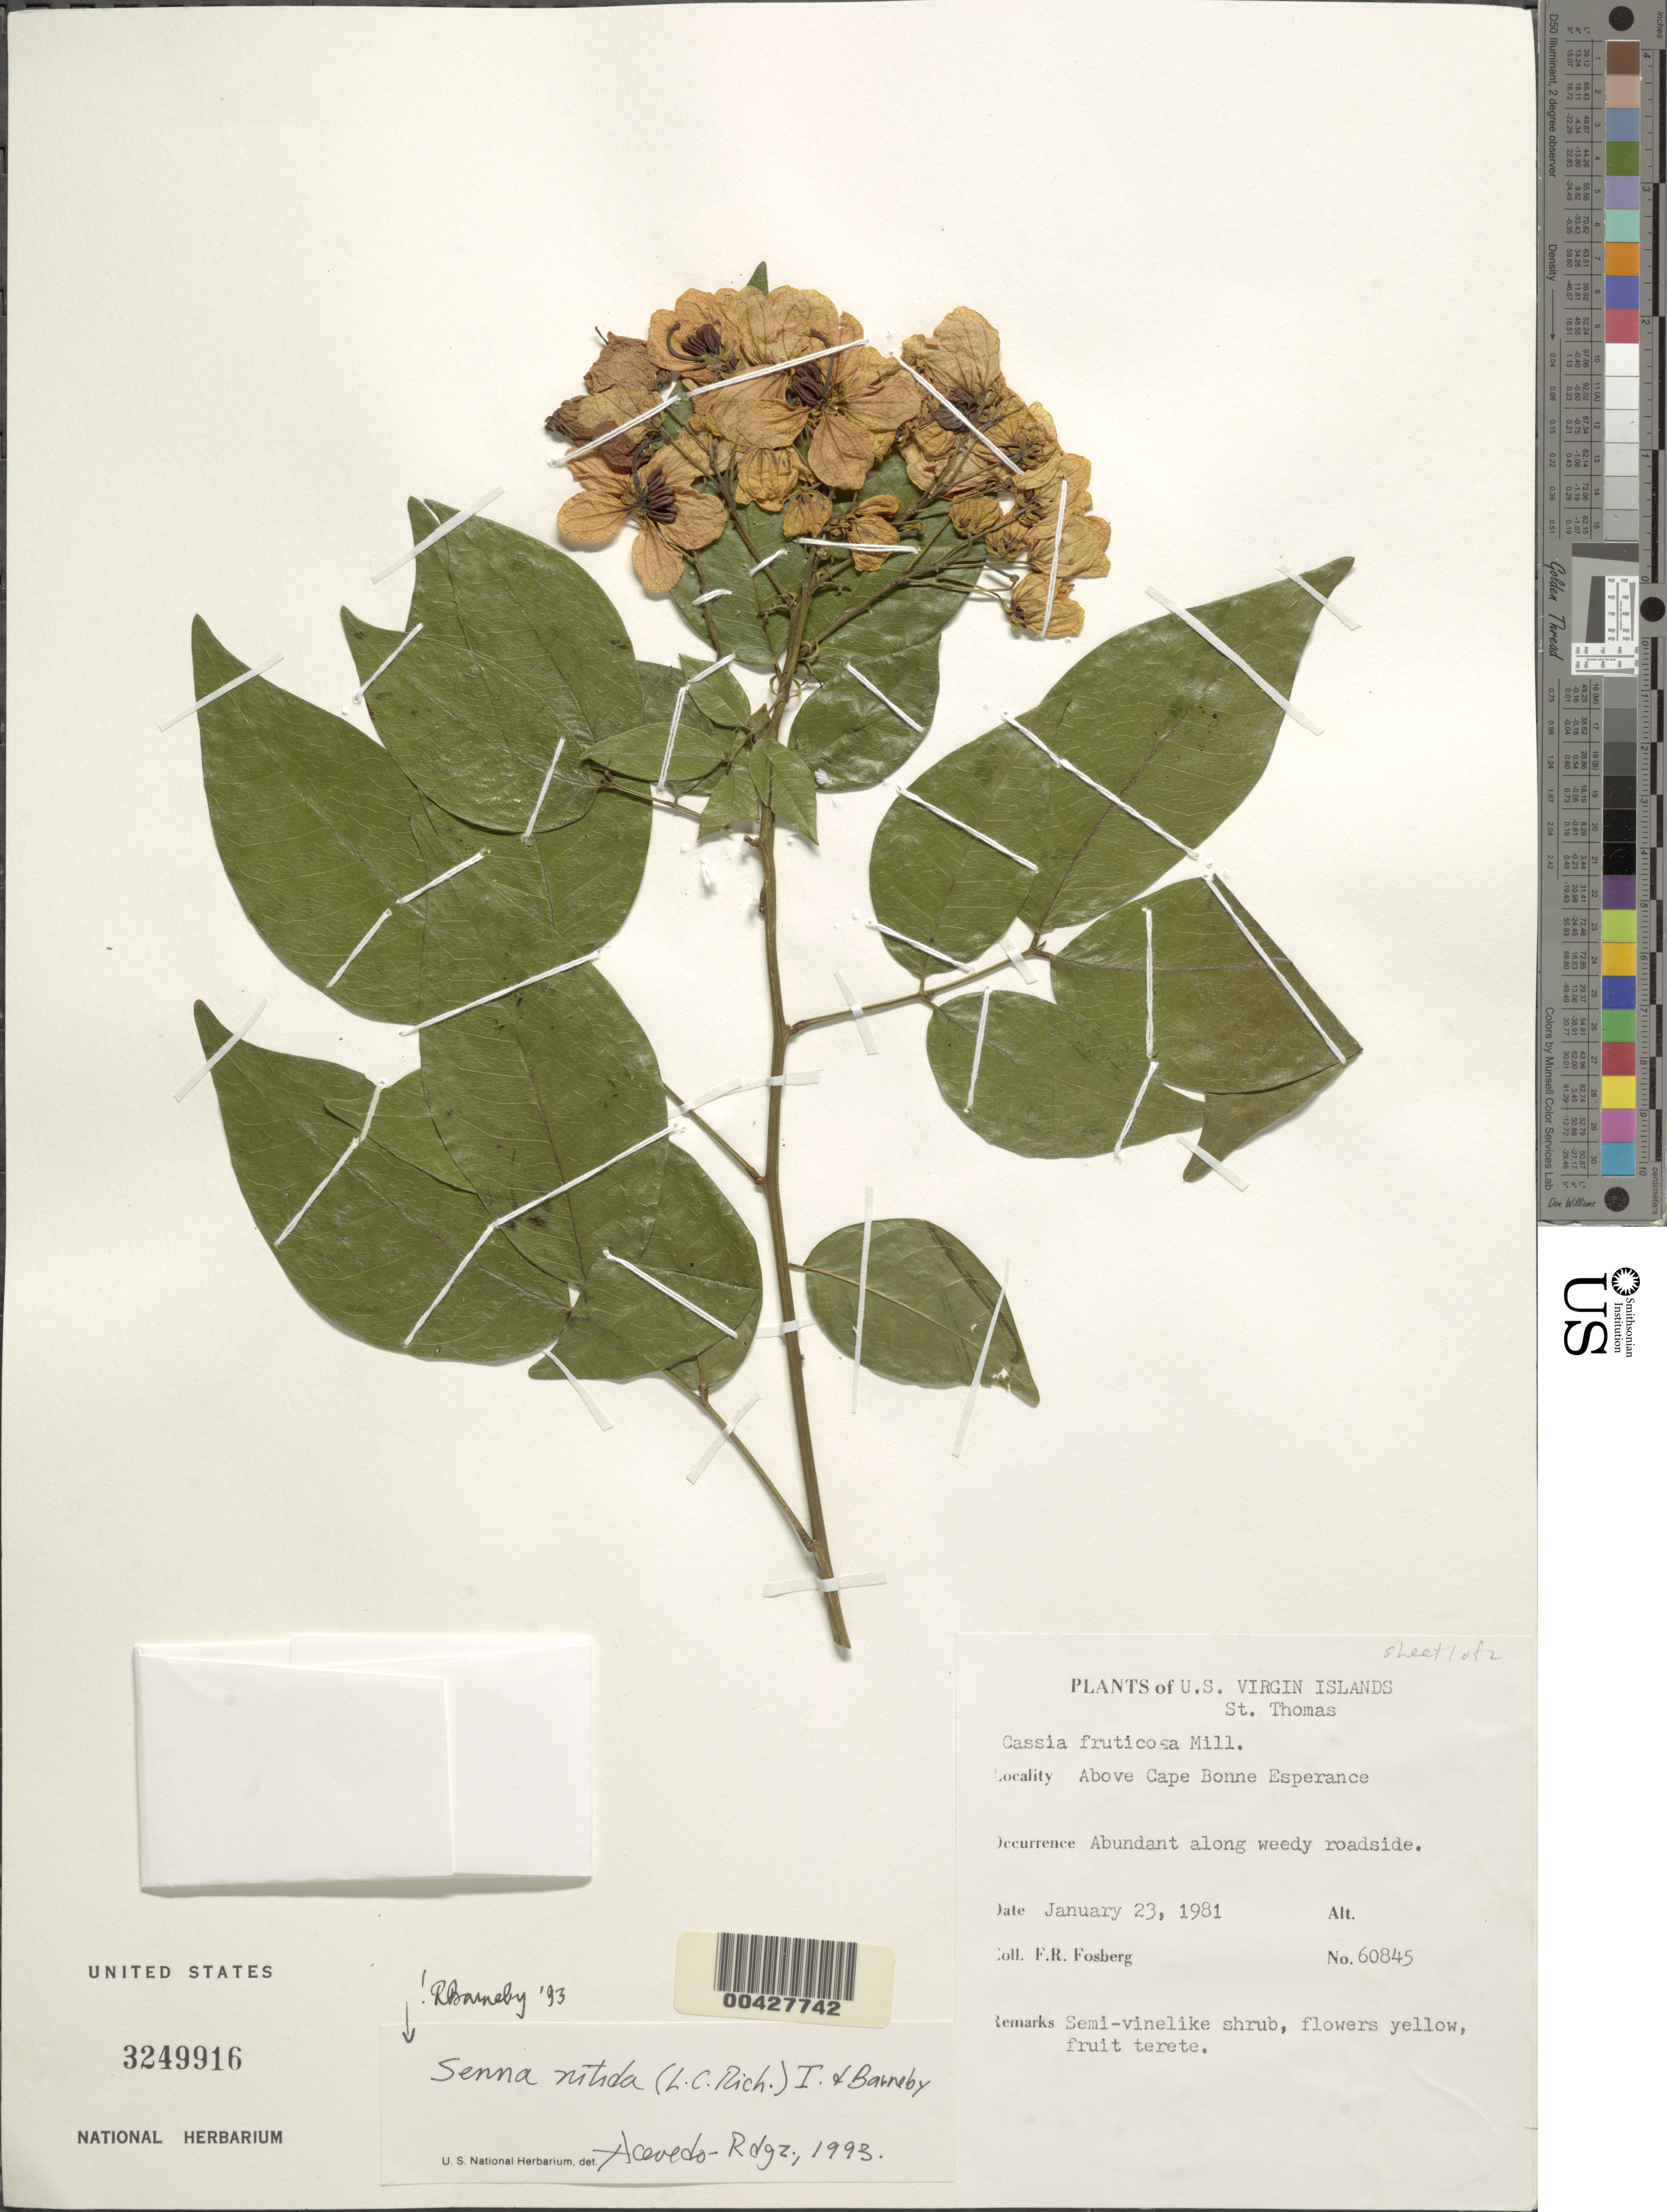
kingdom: Plantae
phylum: Tracheophyta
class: Magnoliopsida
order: Fabales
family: Fabaceae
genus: Senna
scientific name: Senna nitida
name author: (Rich.) H.S. Irwin & Barneby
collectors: F. R. Fosberg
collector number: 60845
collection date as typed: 23 Jan 1981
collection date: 1981-01-23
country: U.S. Virgin Islands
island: St. Thomas Island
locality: Cape bonne experance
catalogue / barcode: US 3249916